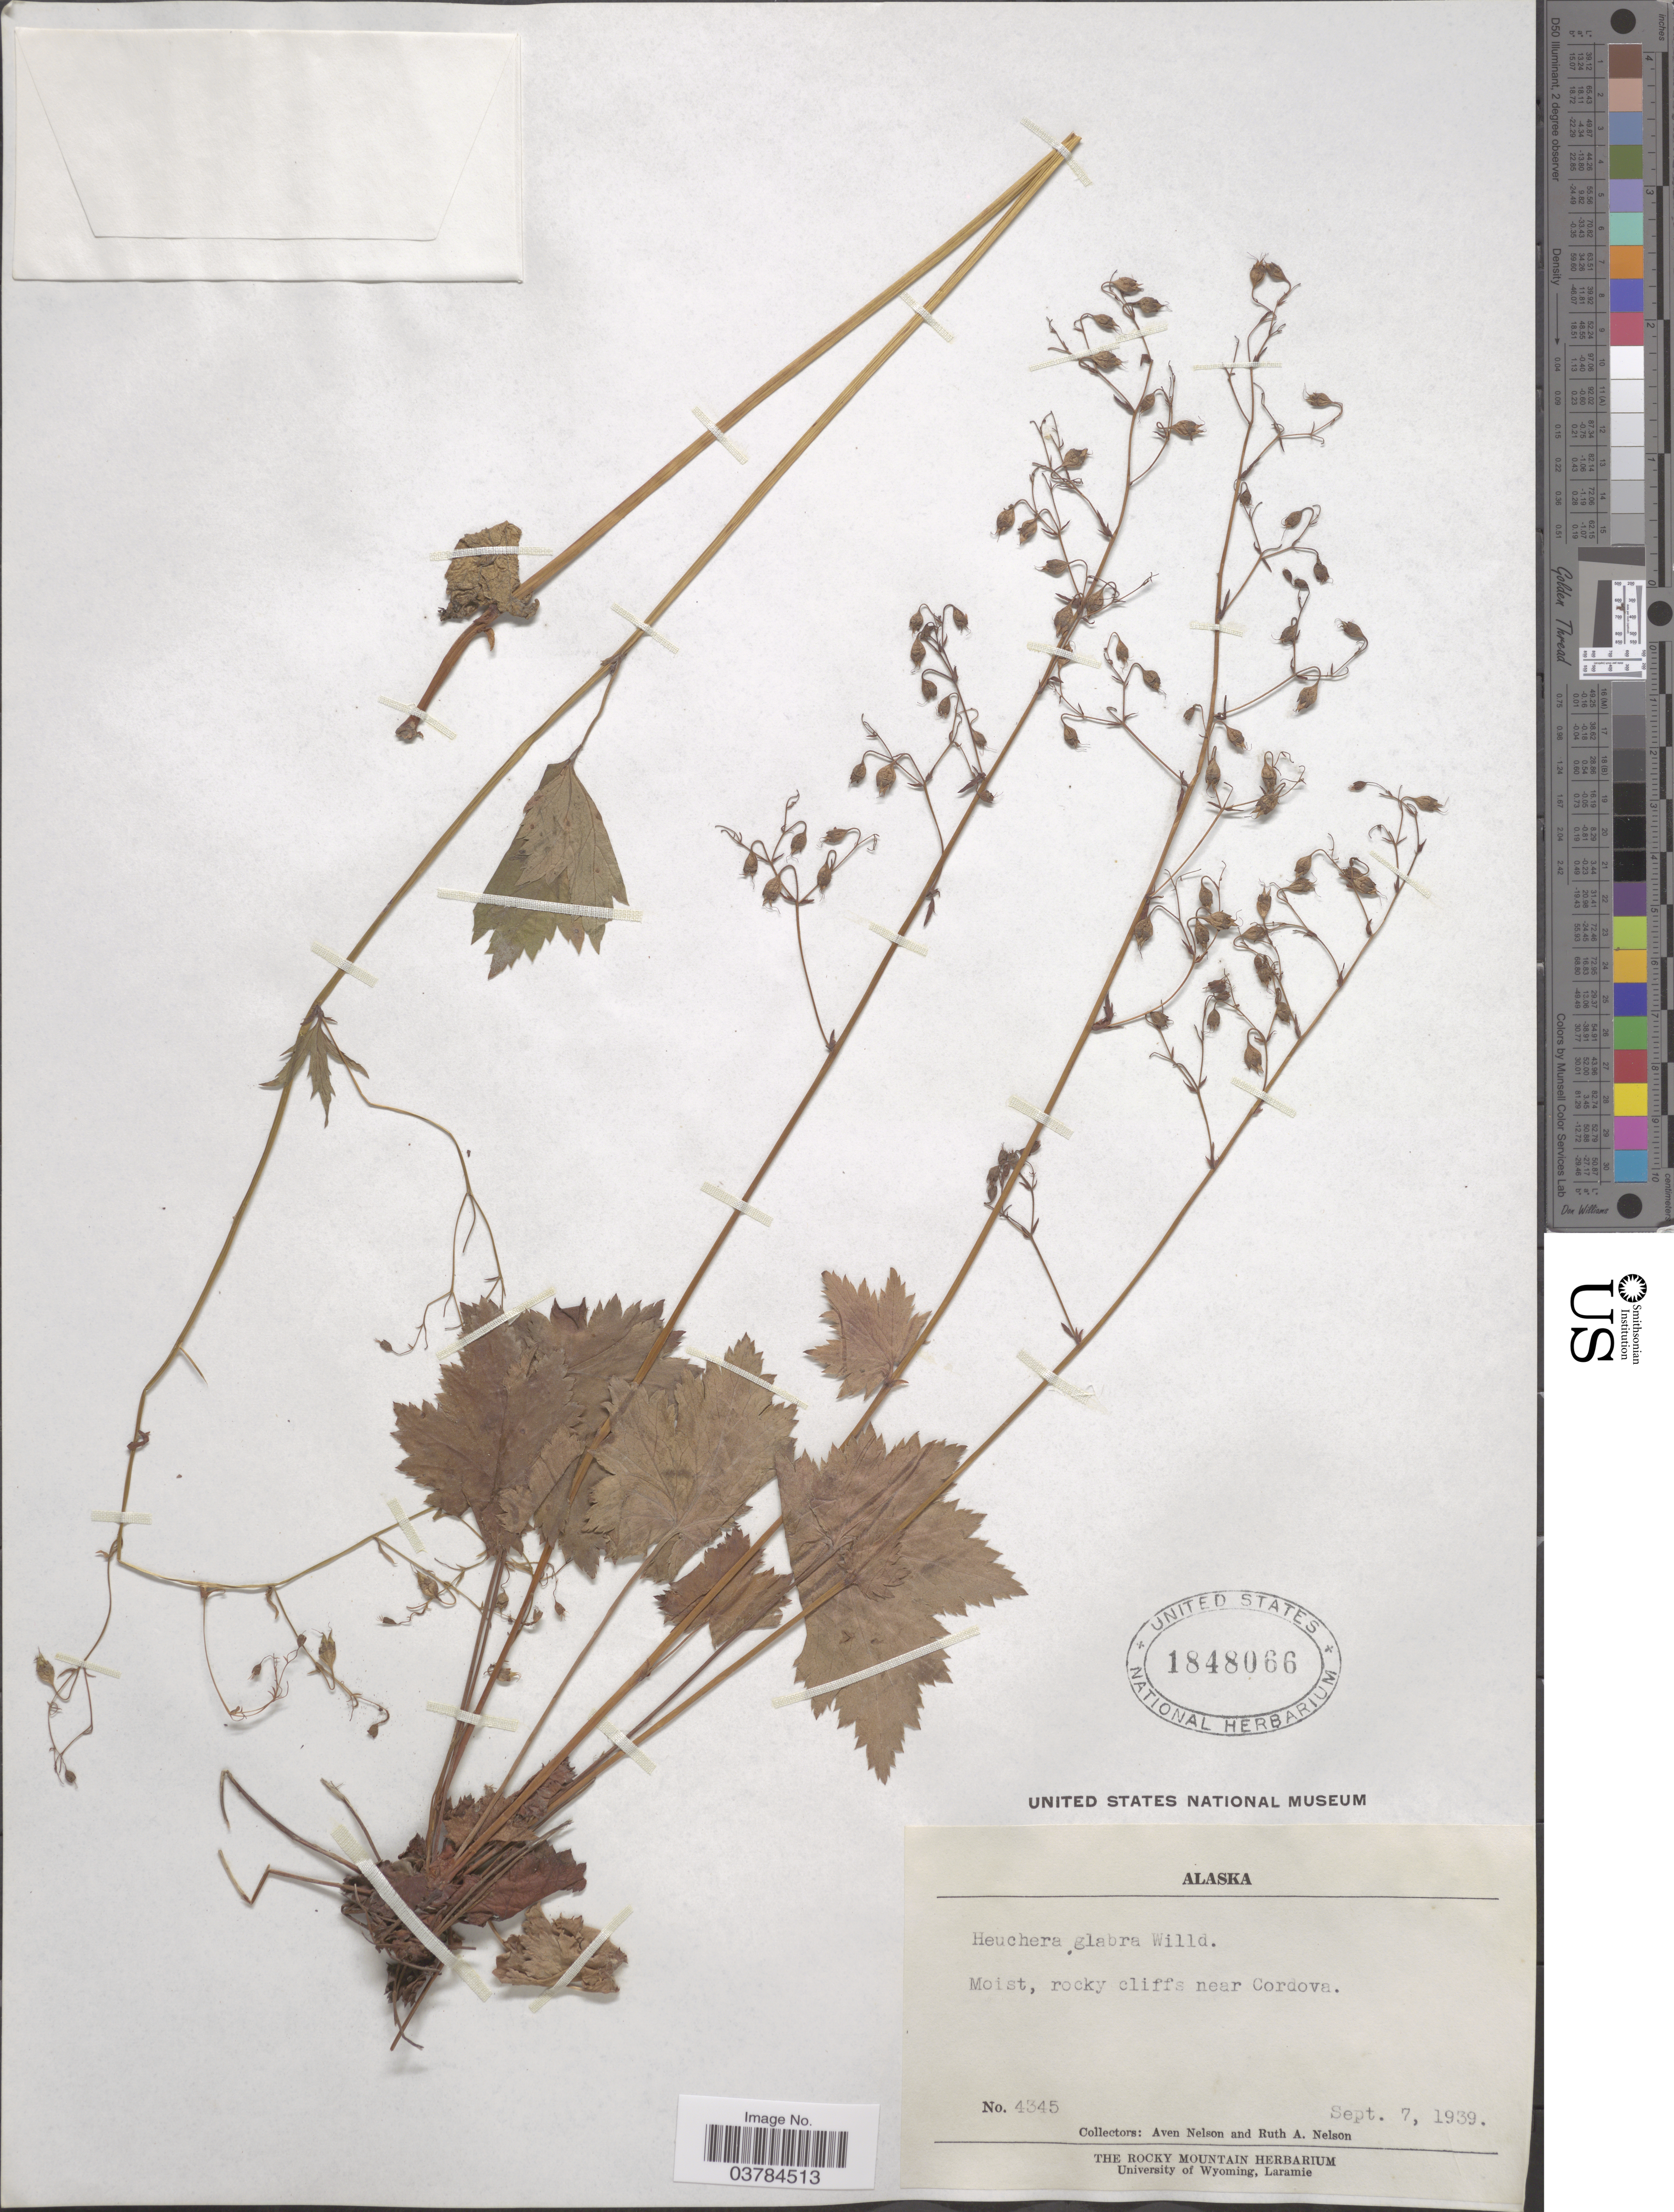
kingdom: Plantae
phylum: Tracheophyta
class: Magnoliopsida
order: Saxifragales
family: Saxifragaceae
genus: Heuchera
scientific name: Heuchera glabra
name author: Willd. ex Roem. & Schult.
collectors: A. Nelson & R. A. Nelson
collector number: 4345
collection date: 1939-09-07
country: United States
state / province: Alaska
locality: Near Cordova.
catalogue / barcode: US 1848066